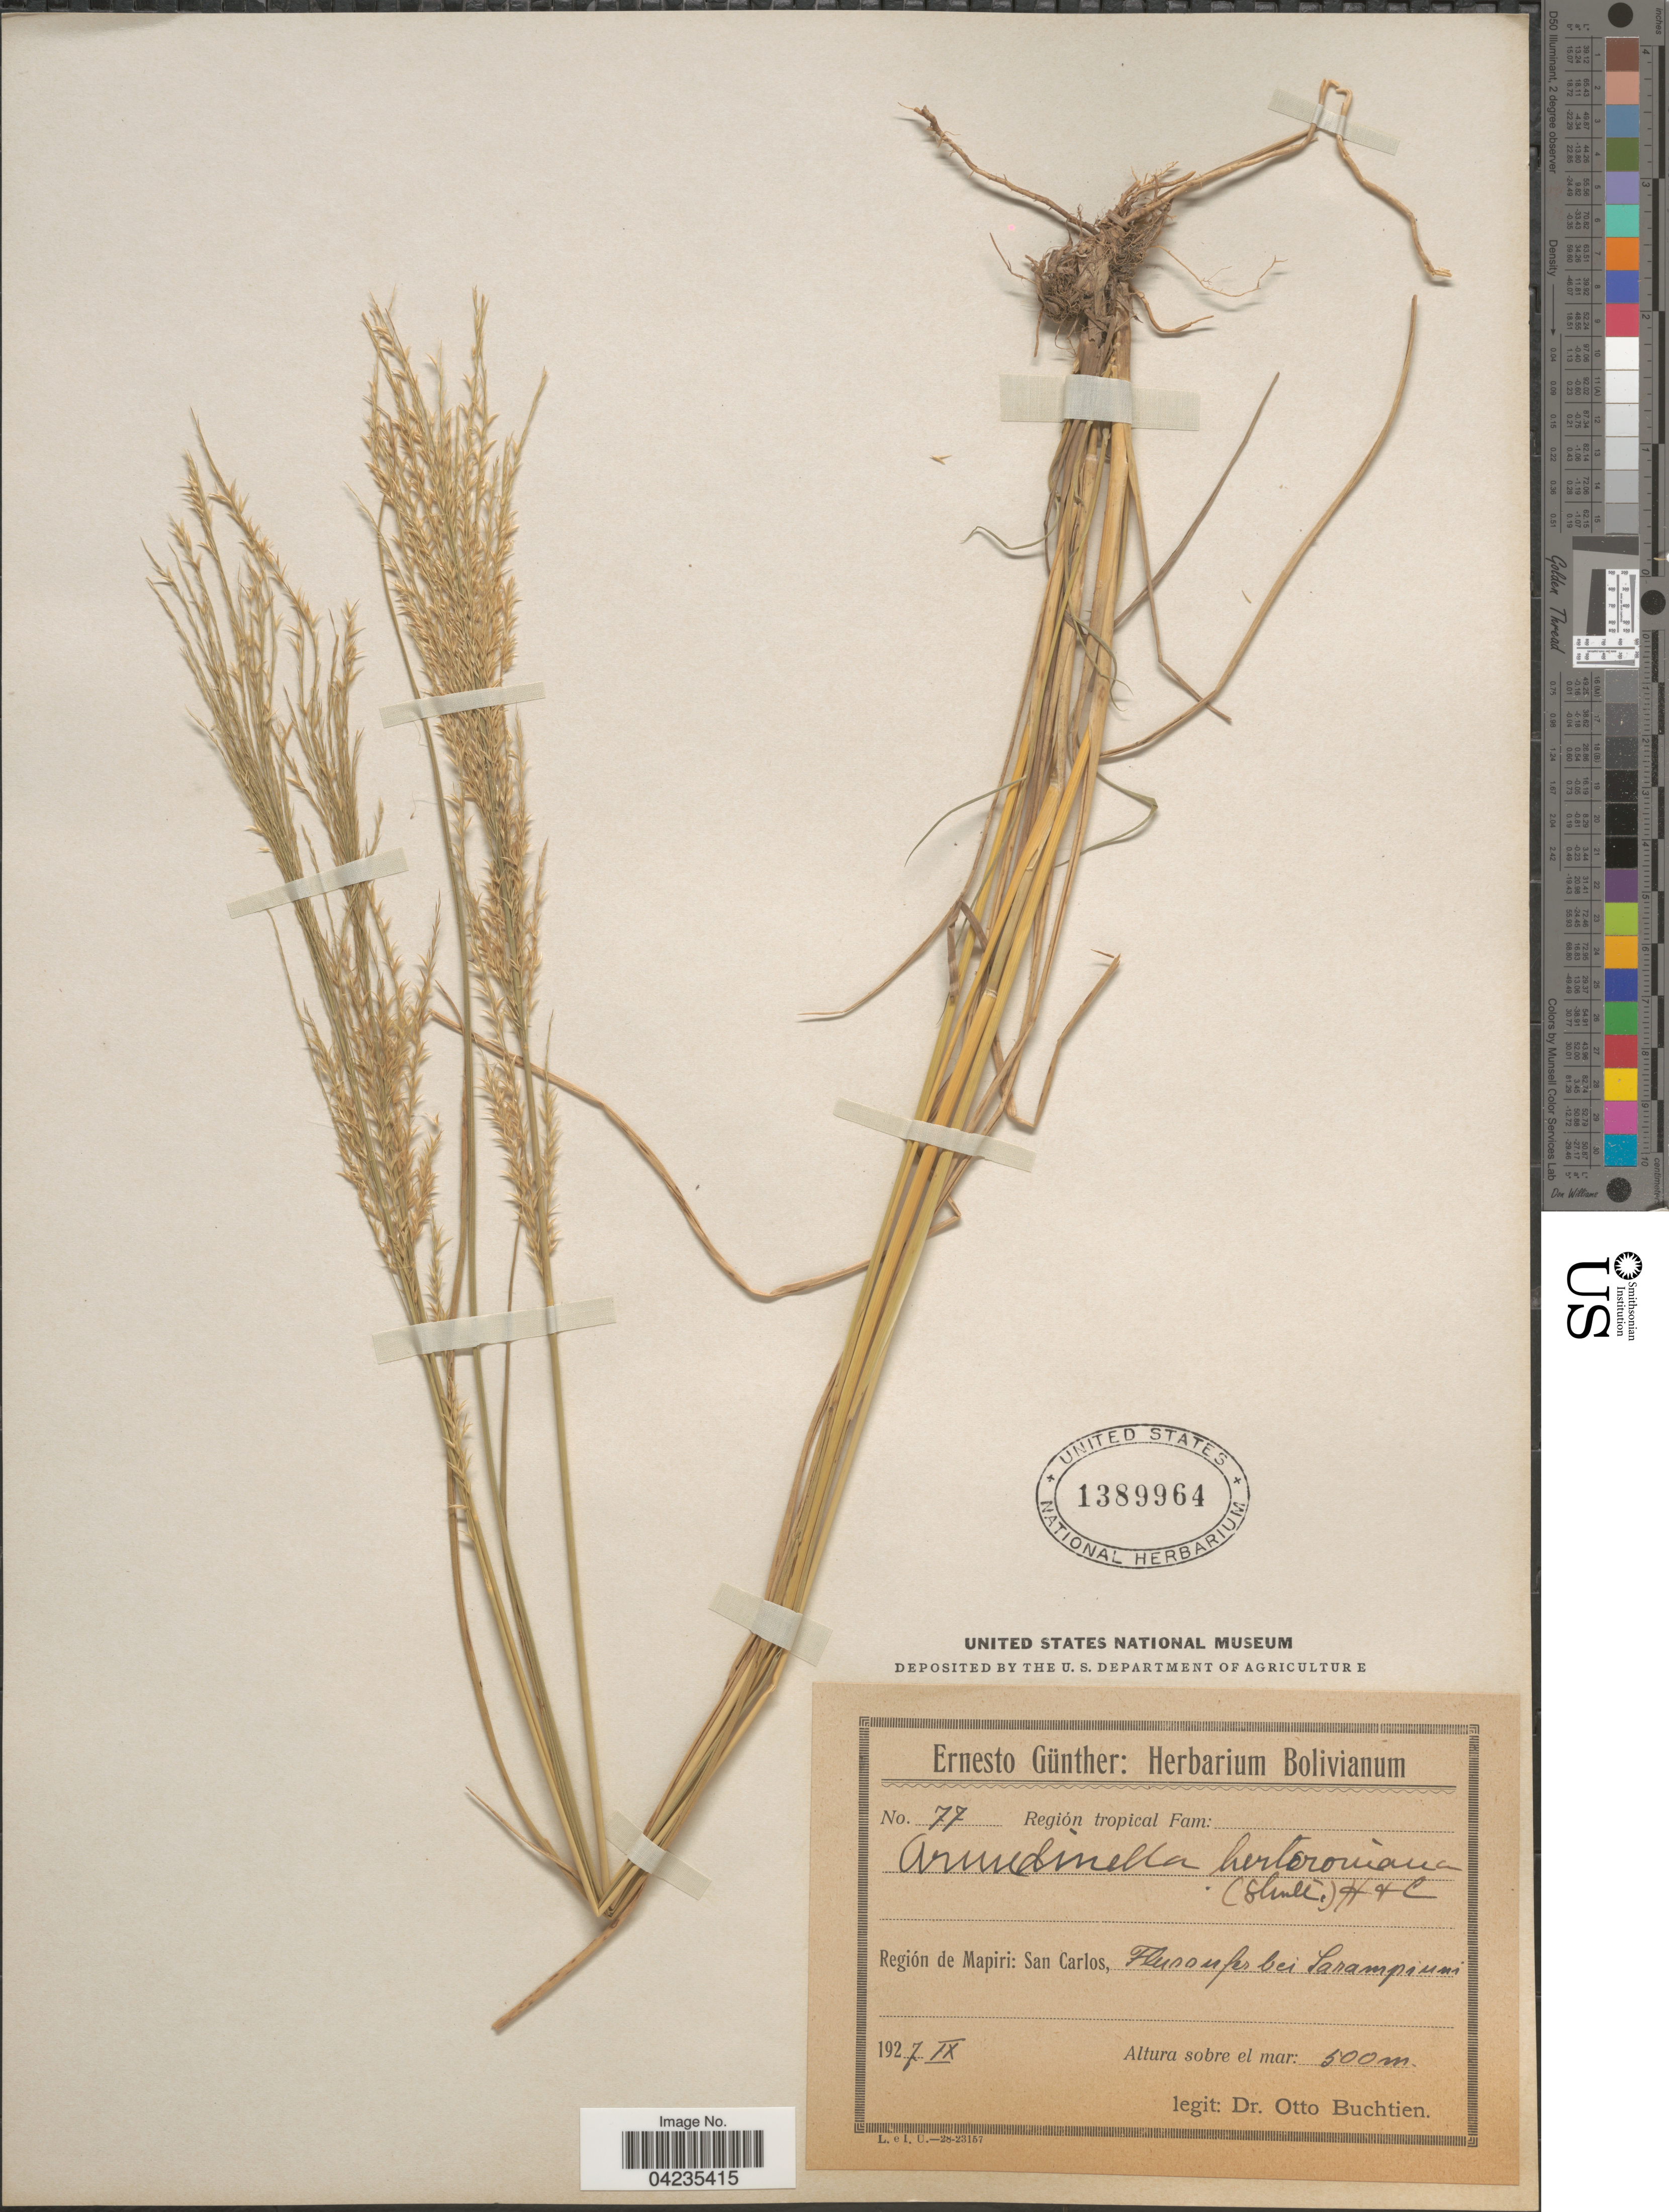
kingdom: Plantae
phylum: Tracheophyta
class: Liliopsida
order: Poales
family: Poaceae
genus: Arundinella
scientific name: Arundinella berteroniana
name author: (Schult.) Hitchc. & Chase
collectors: O. Buchtien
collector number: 77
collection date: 1927-09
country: Bolivia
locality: Región tropical. Región de Mapiri: San Carlos, Flussufer bei Sarampiuni.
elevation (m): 500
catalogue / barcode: US 1389964